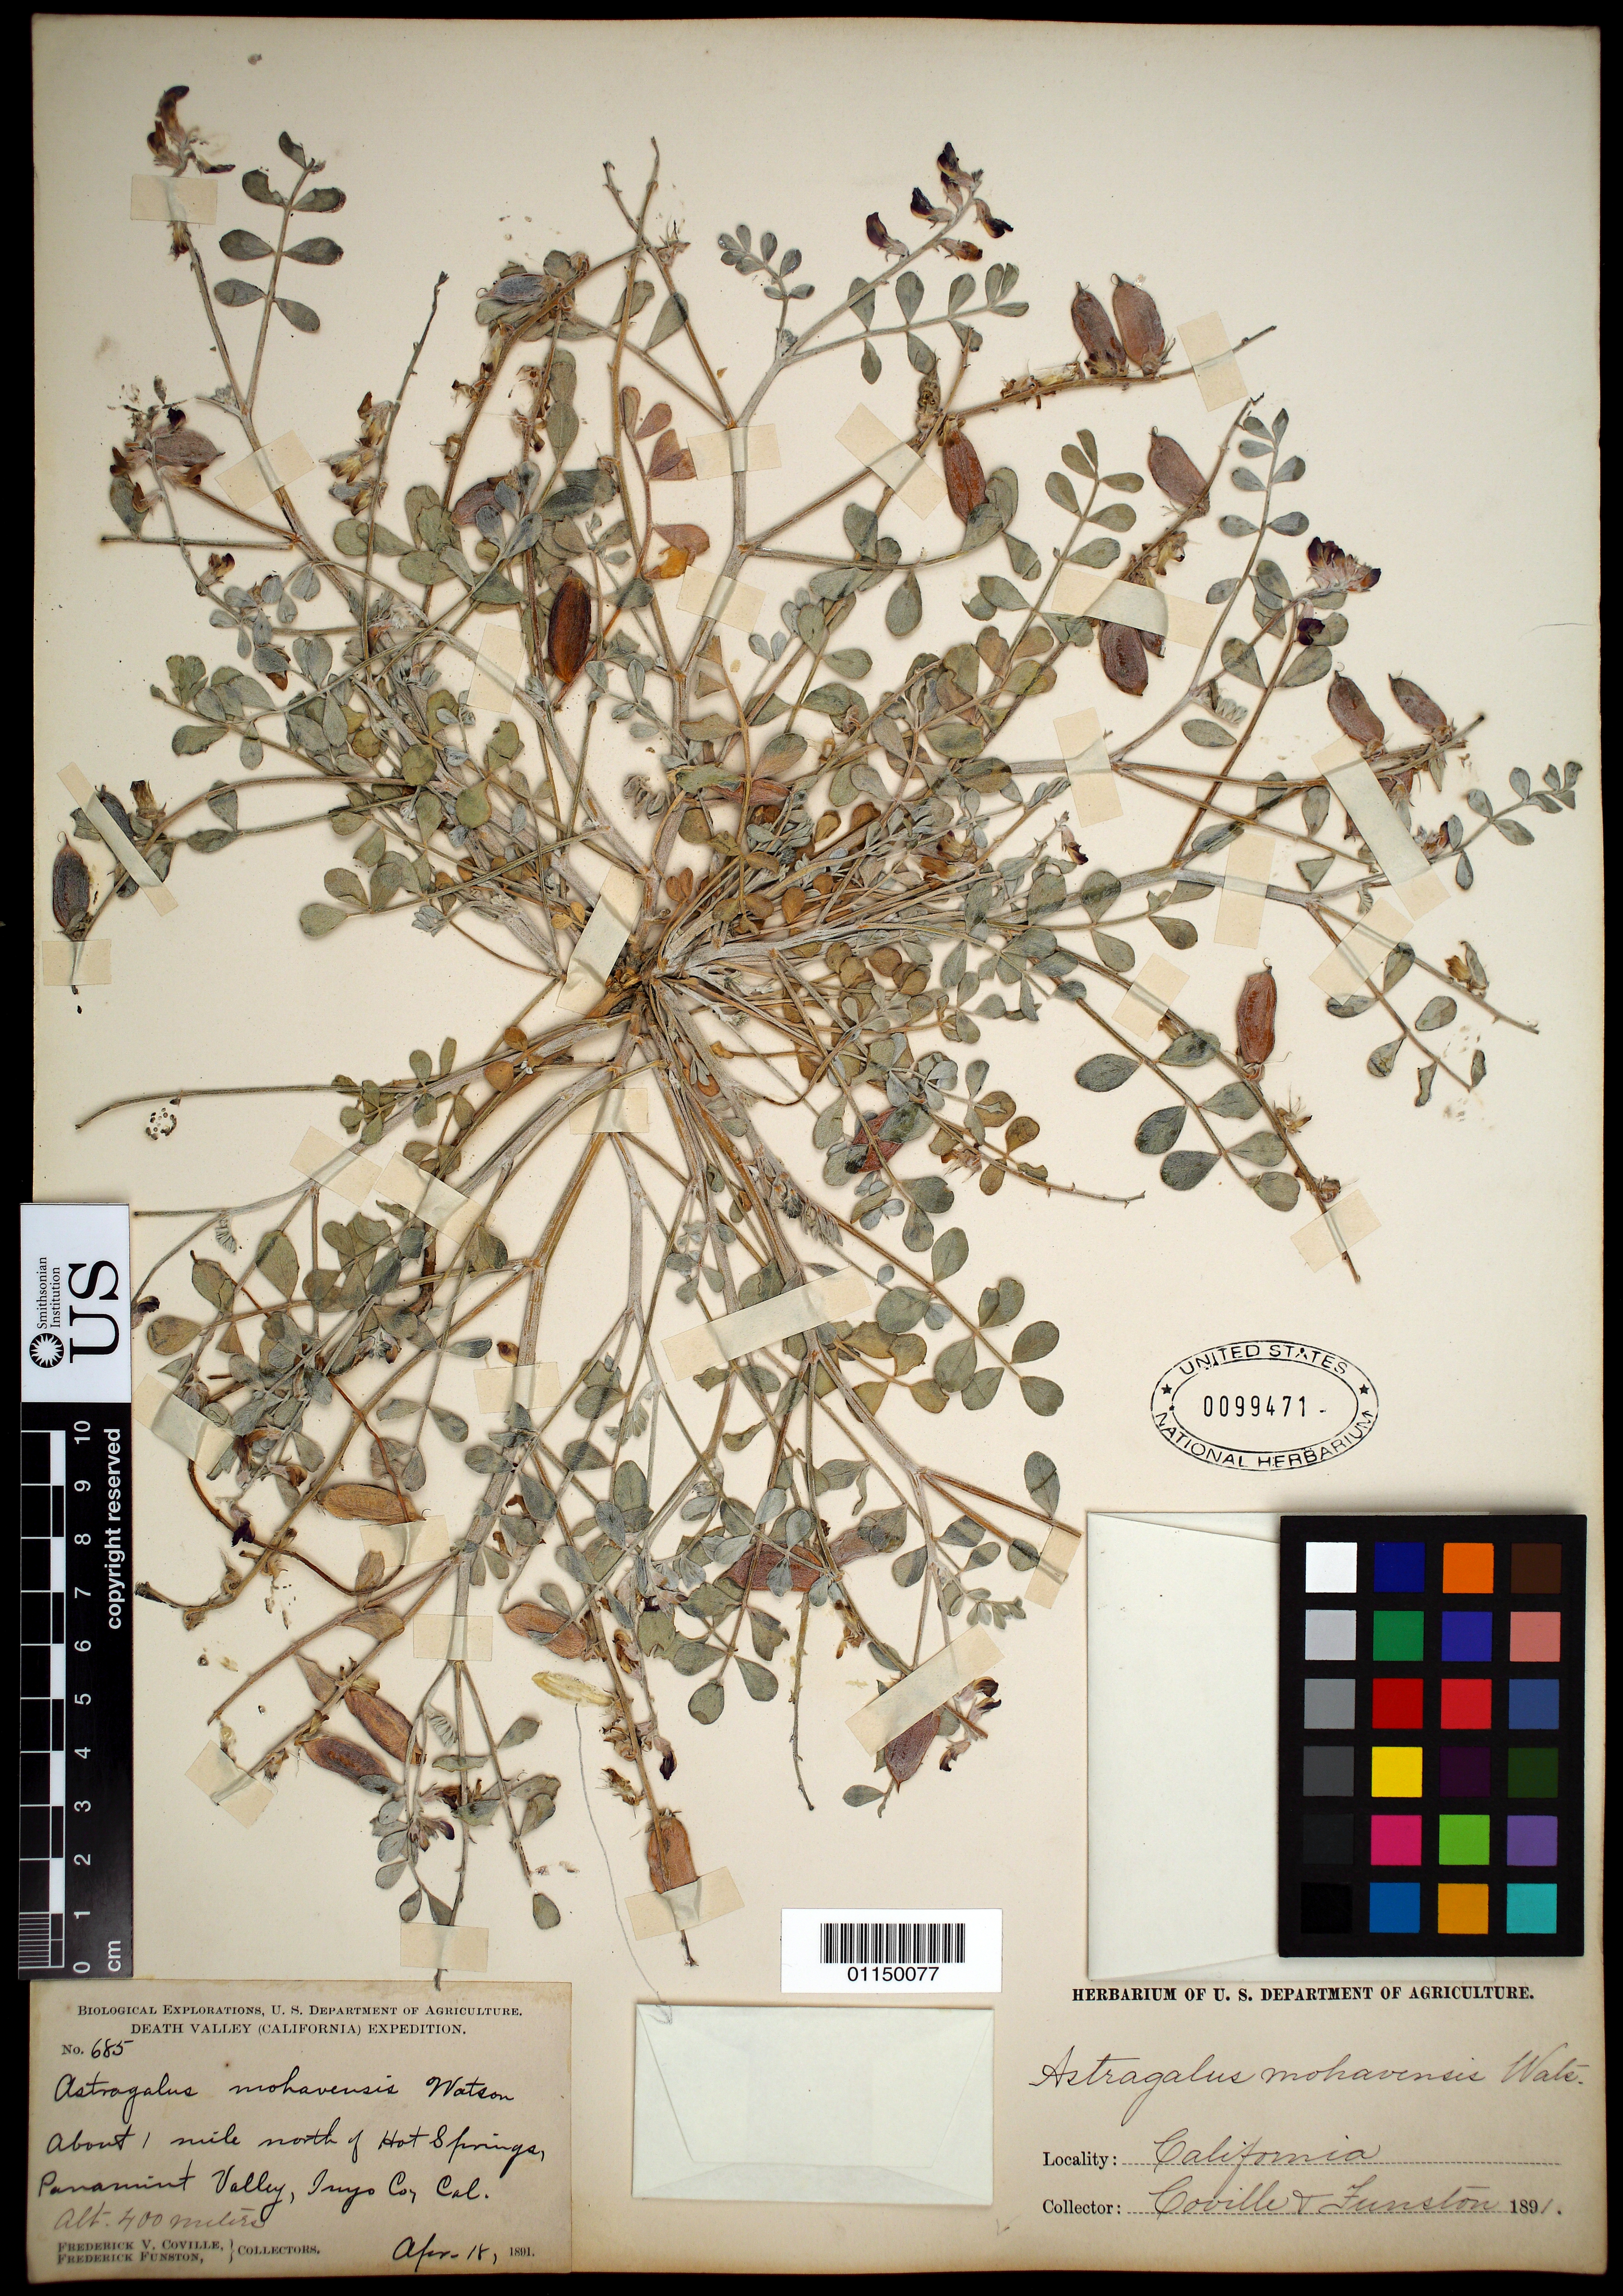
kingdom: Plantae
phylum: Tracheophyta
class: Magnoliopsida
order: Fabales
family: Fabaceae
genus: Astragalus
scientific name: Astragalus mojavensis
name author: S. Watson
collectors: F. V. Coville & F. Funston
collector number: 685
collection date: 1891-04-18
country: United States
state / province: California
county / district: Inyo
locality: About 1 mile north of Hot Springs, Panamint Valley.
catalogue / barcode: US 99471